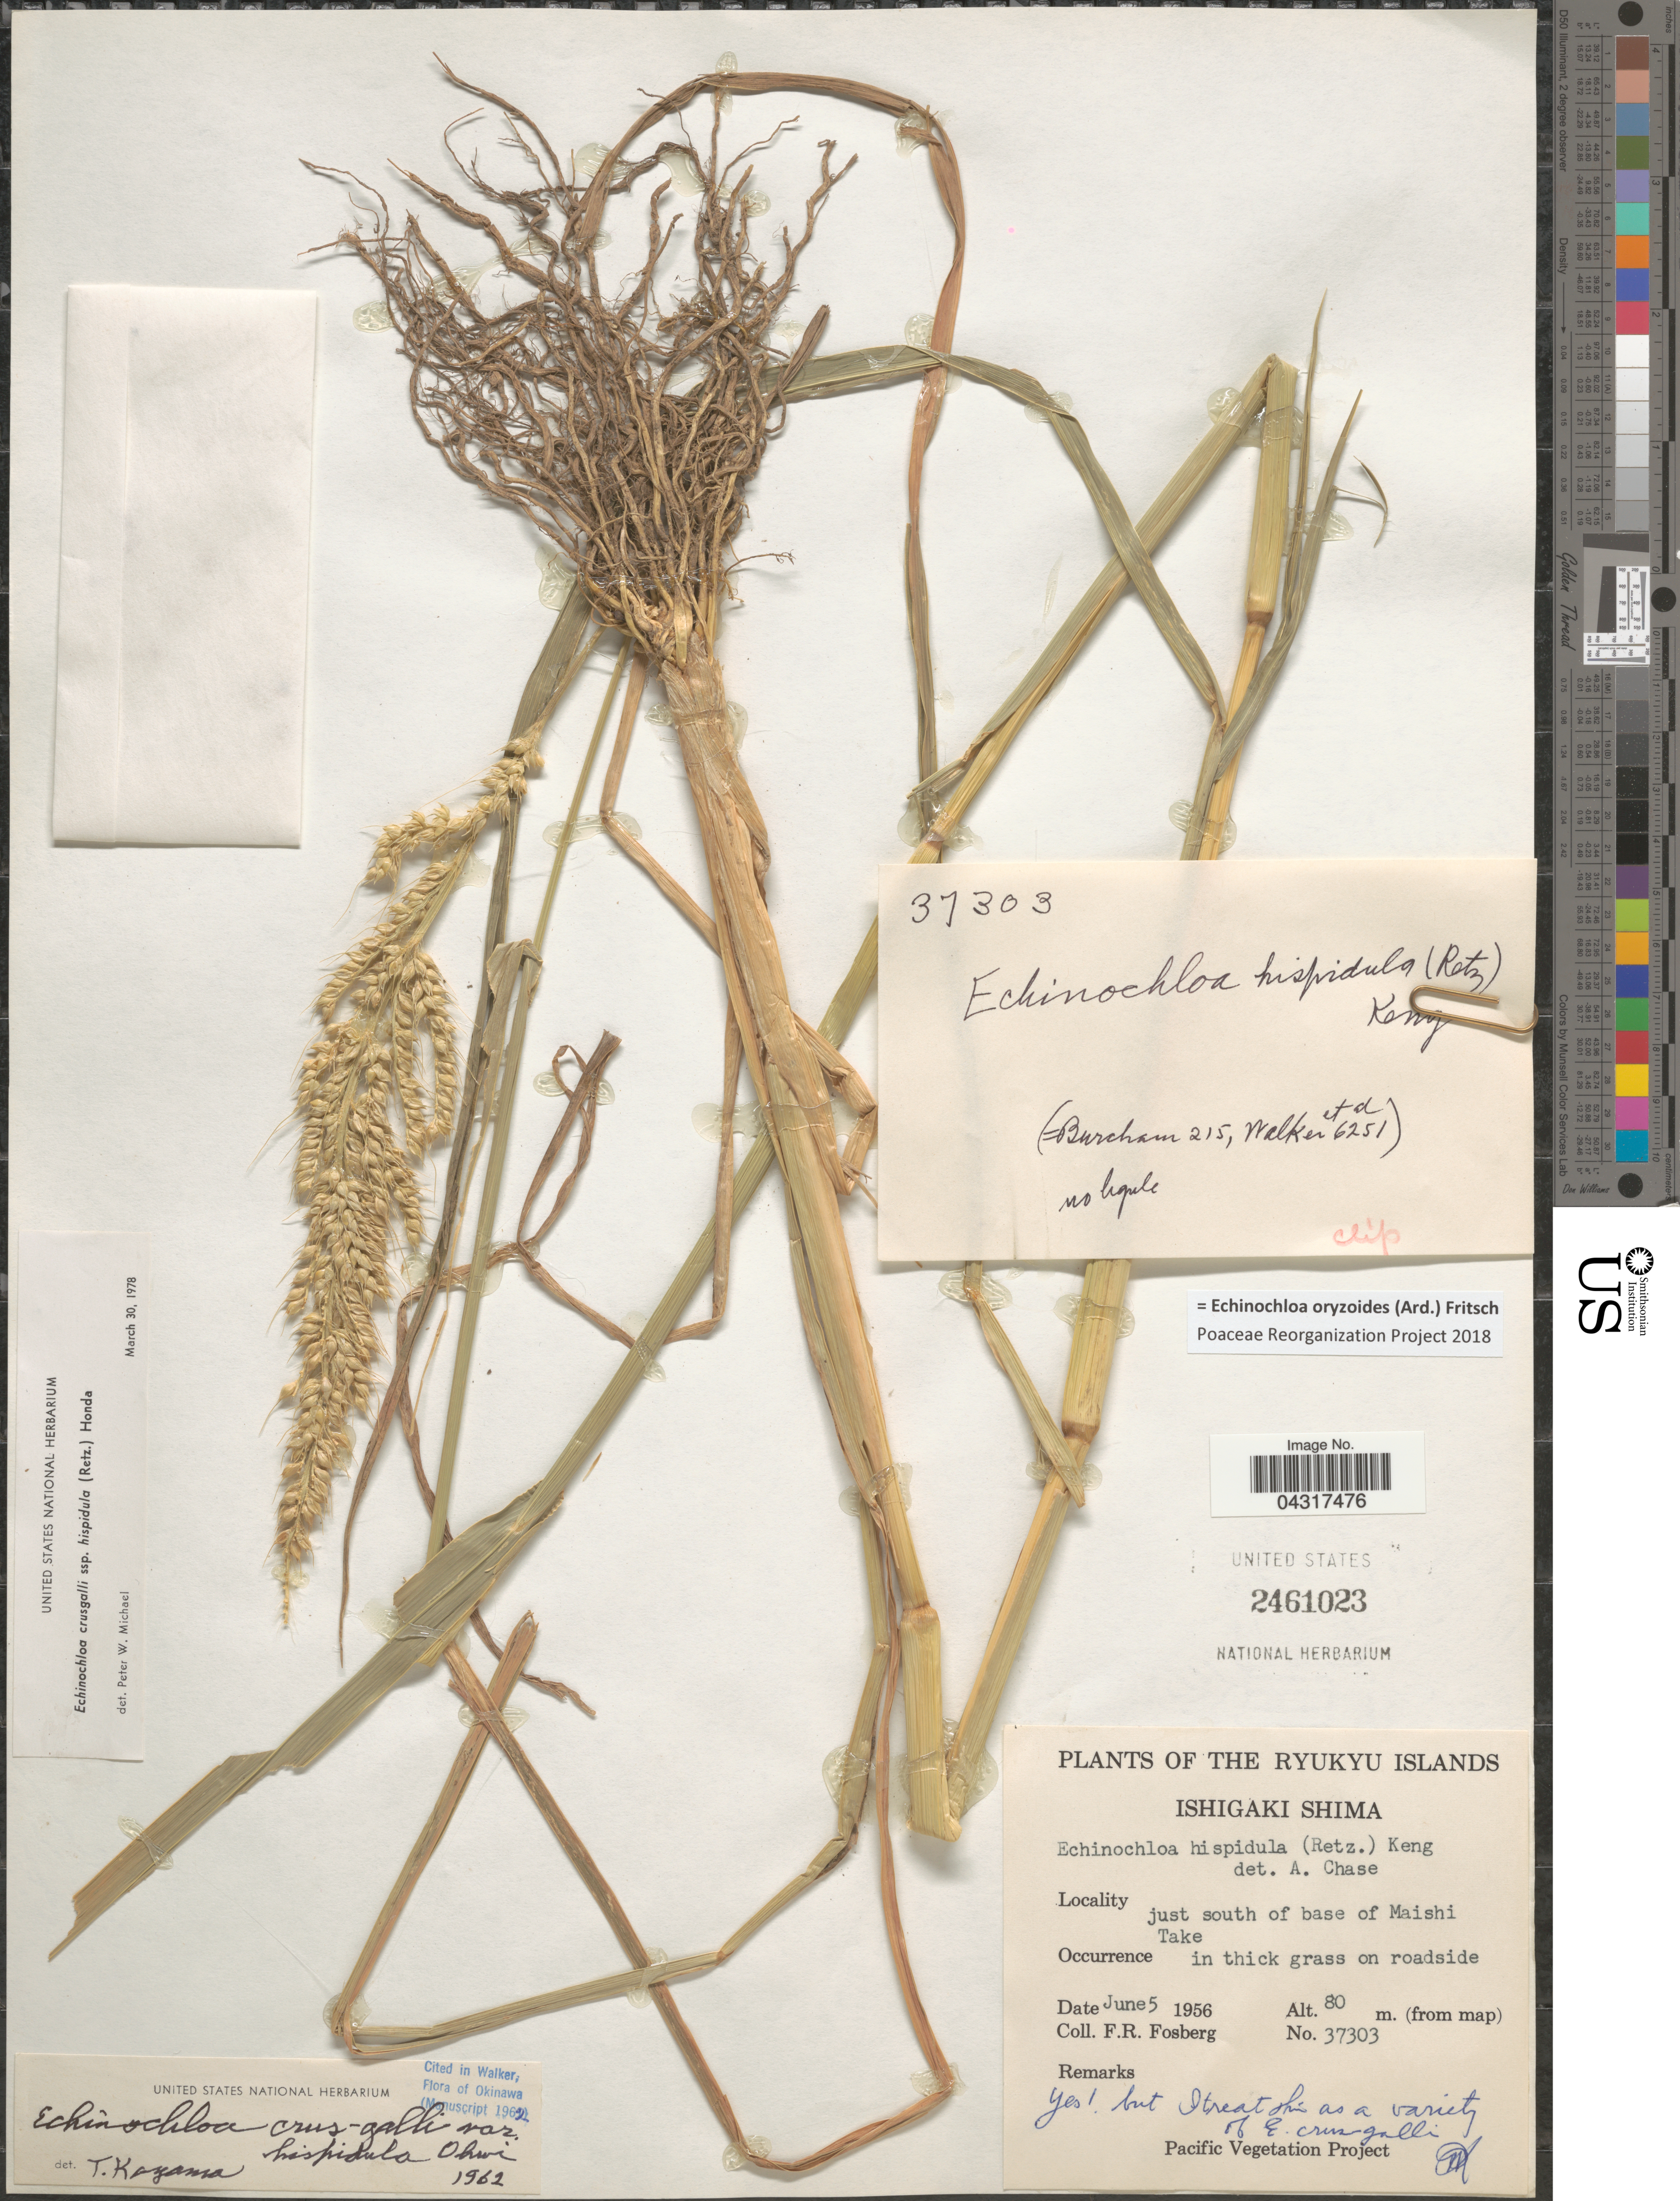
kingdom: Plantae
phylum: Tracheophyta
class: Liliopsida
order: Poales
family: Poaceae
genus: Echinochloa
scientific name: Echinochloa oryzoides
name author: (Ard.) Fritsch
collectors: F. R. Fosberg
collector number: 37303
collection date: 1956-06-05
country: Japan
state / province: Okinawa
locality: The Ryukyu Islands. Ishigaki Shima. Just south of base of Maishi Take.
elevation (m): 80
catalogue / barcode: US 2461023